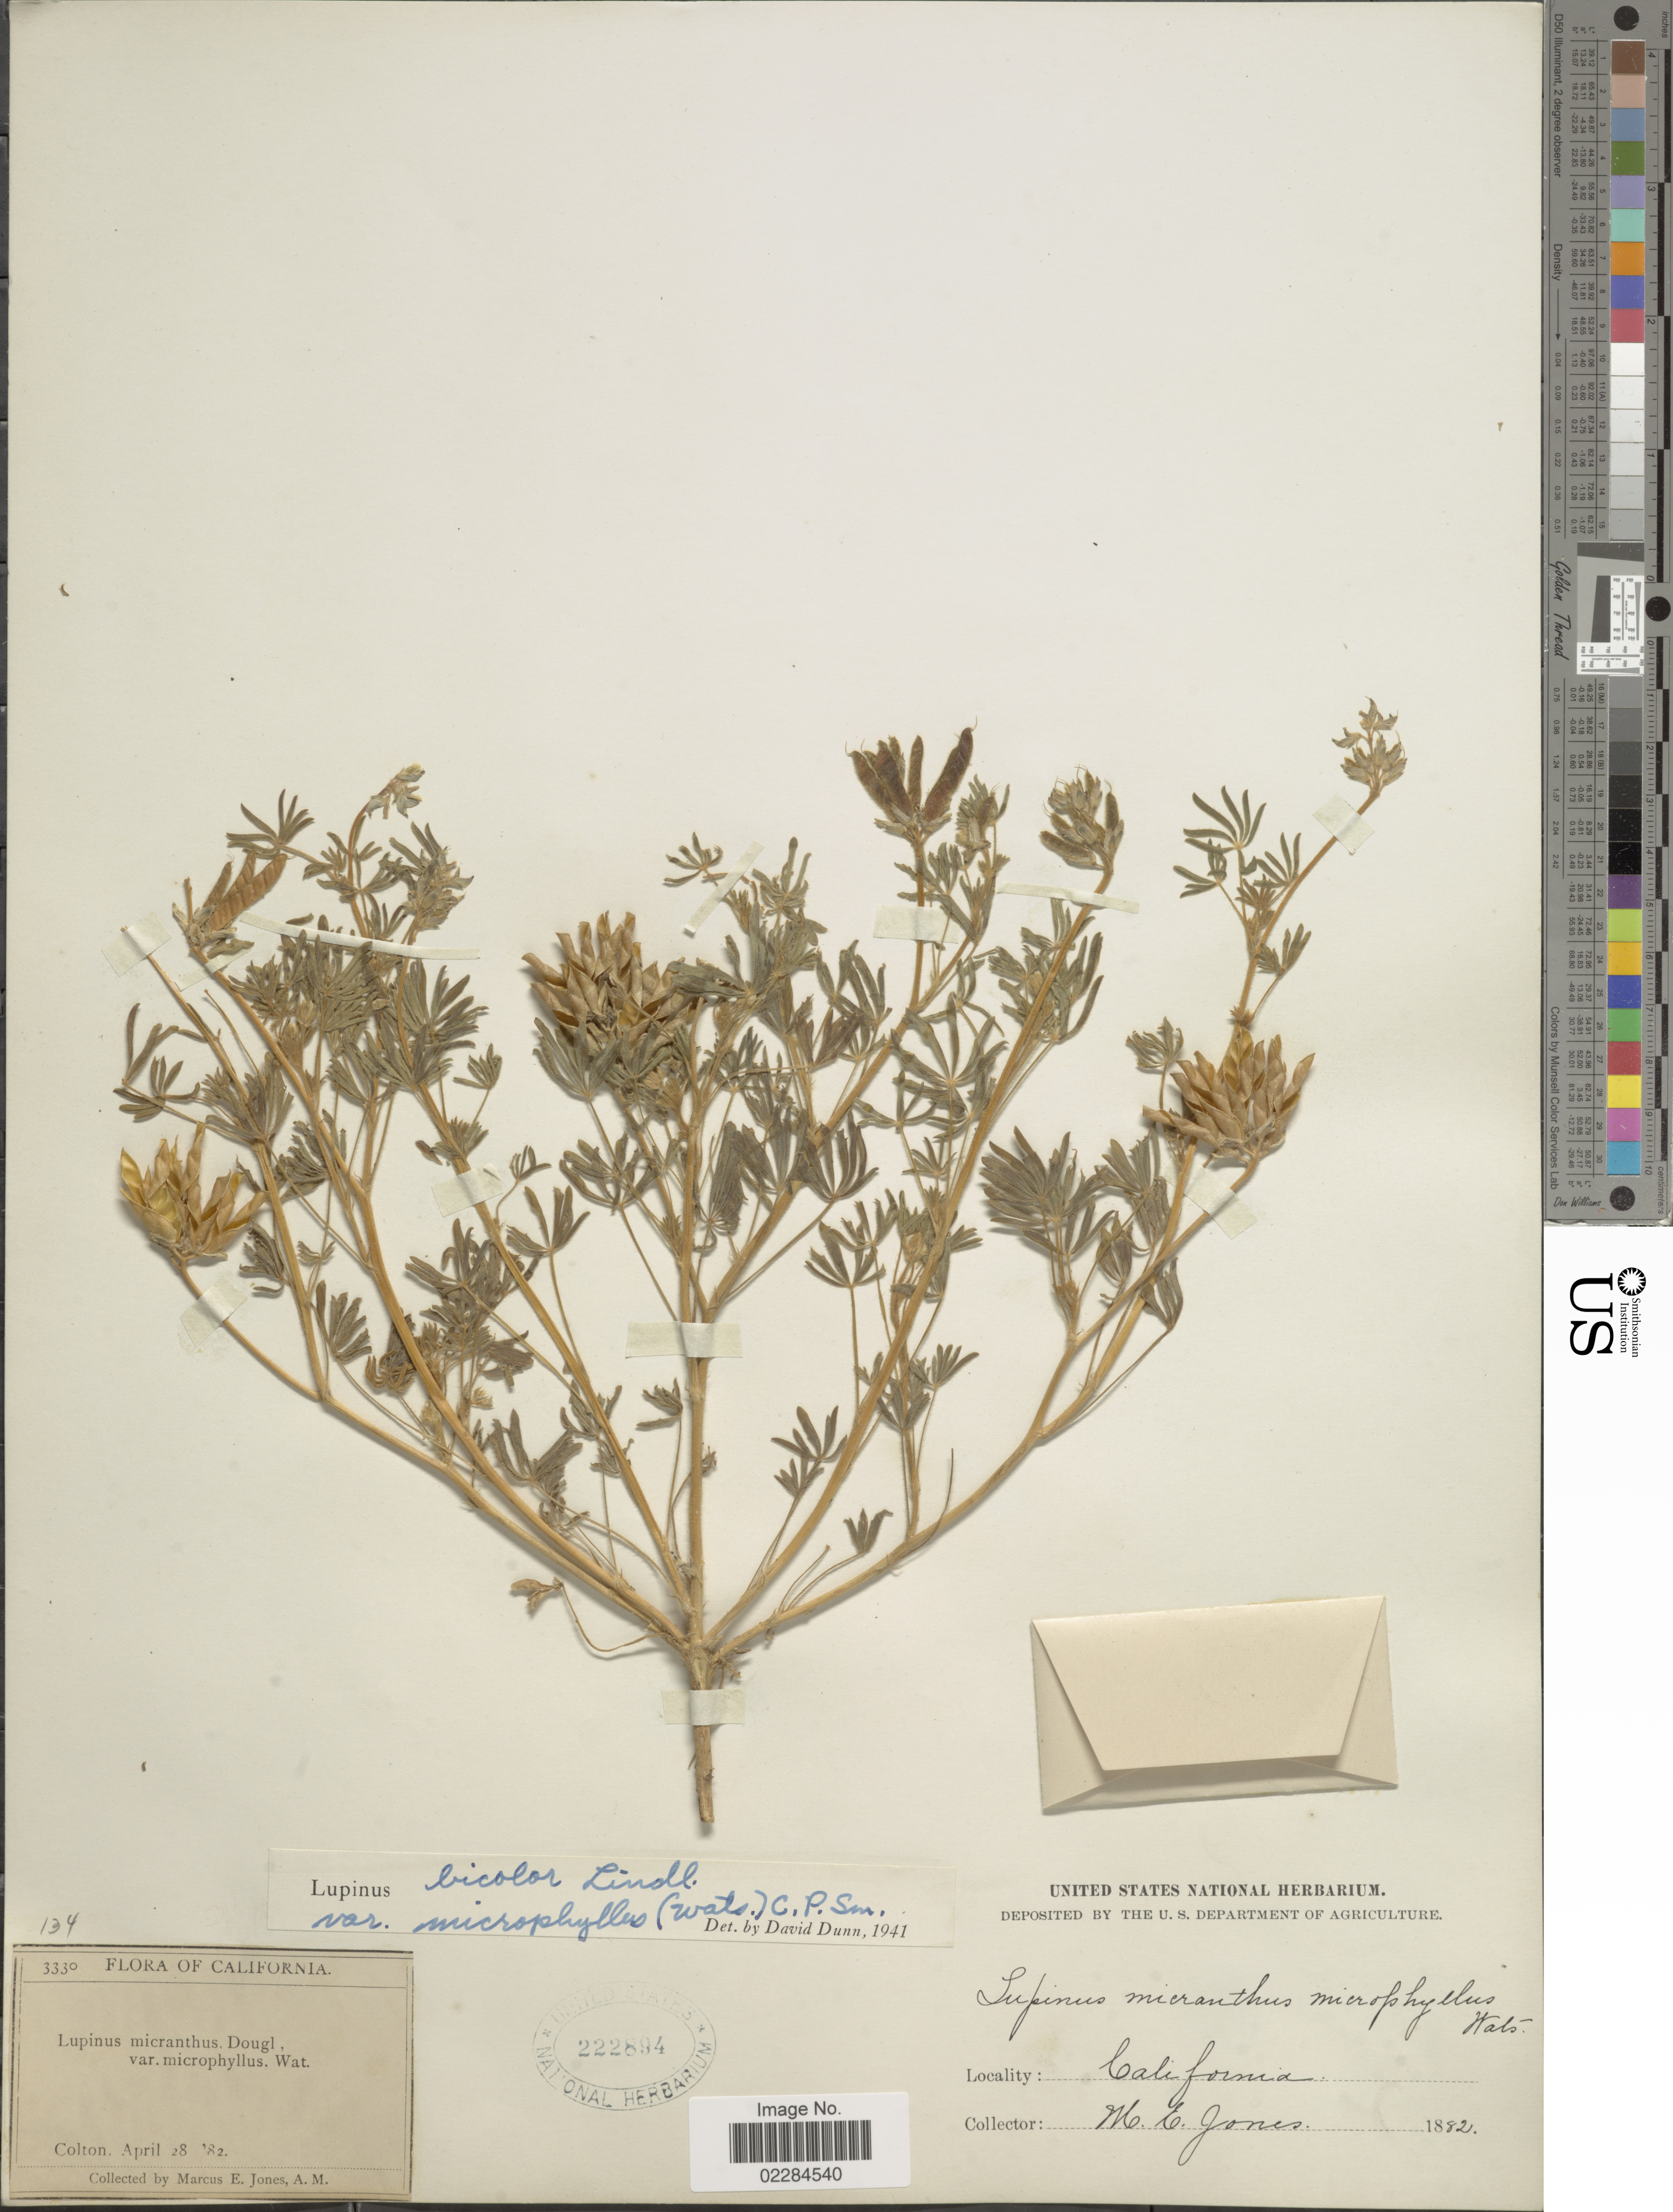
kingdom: Plantae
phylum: Tracheophyta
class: Magnoliopsida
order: Fabales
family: Fabaceae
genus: Lupinus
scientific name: Lupinus bicolor var. microphyllus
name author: Lindl.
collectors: M. E. Jones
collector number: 3330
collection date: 1882-04-28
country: United States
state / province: California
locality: Colton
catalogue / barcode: US 222894